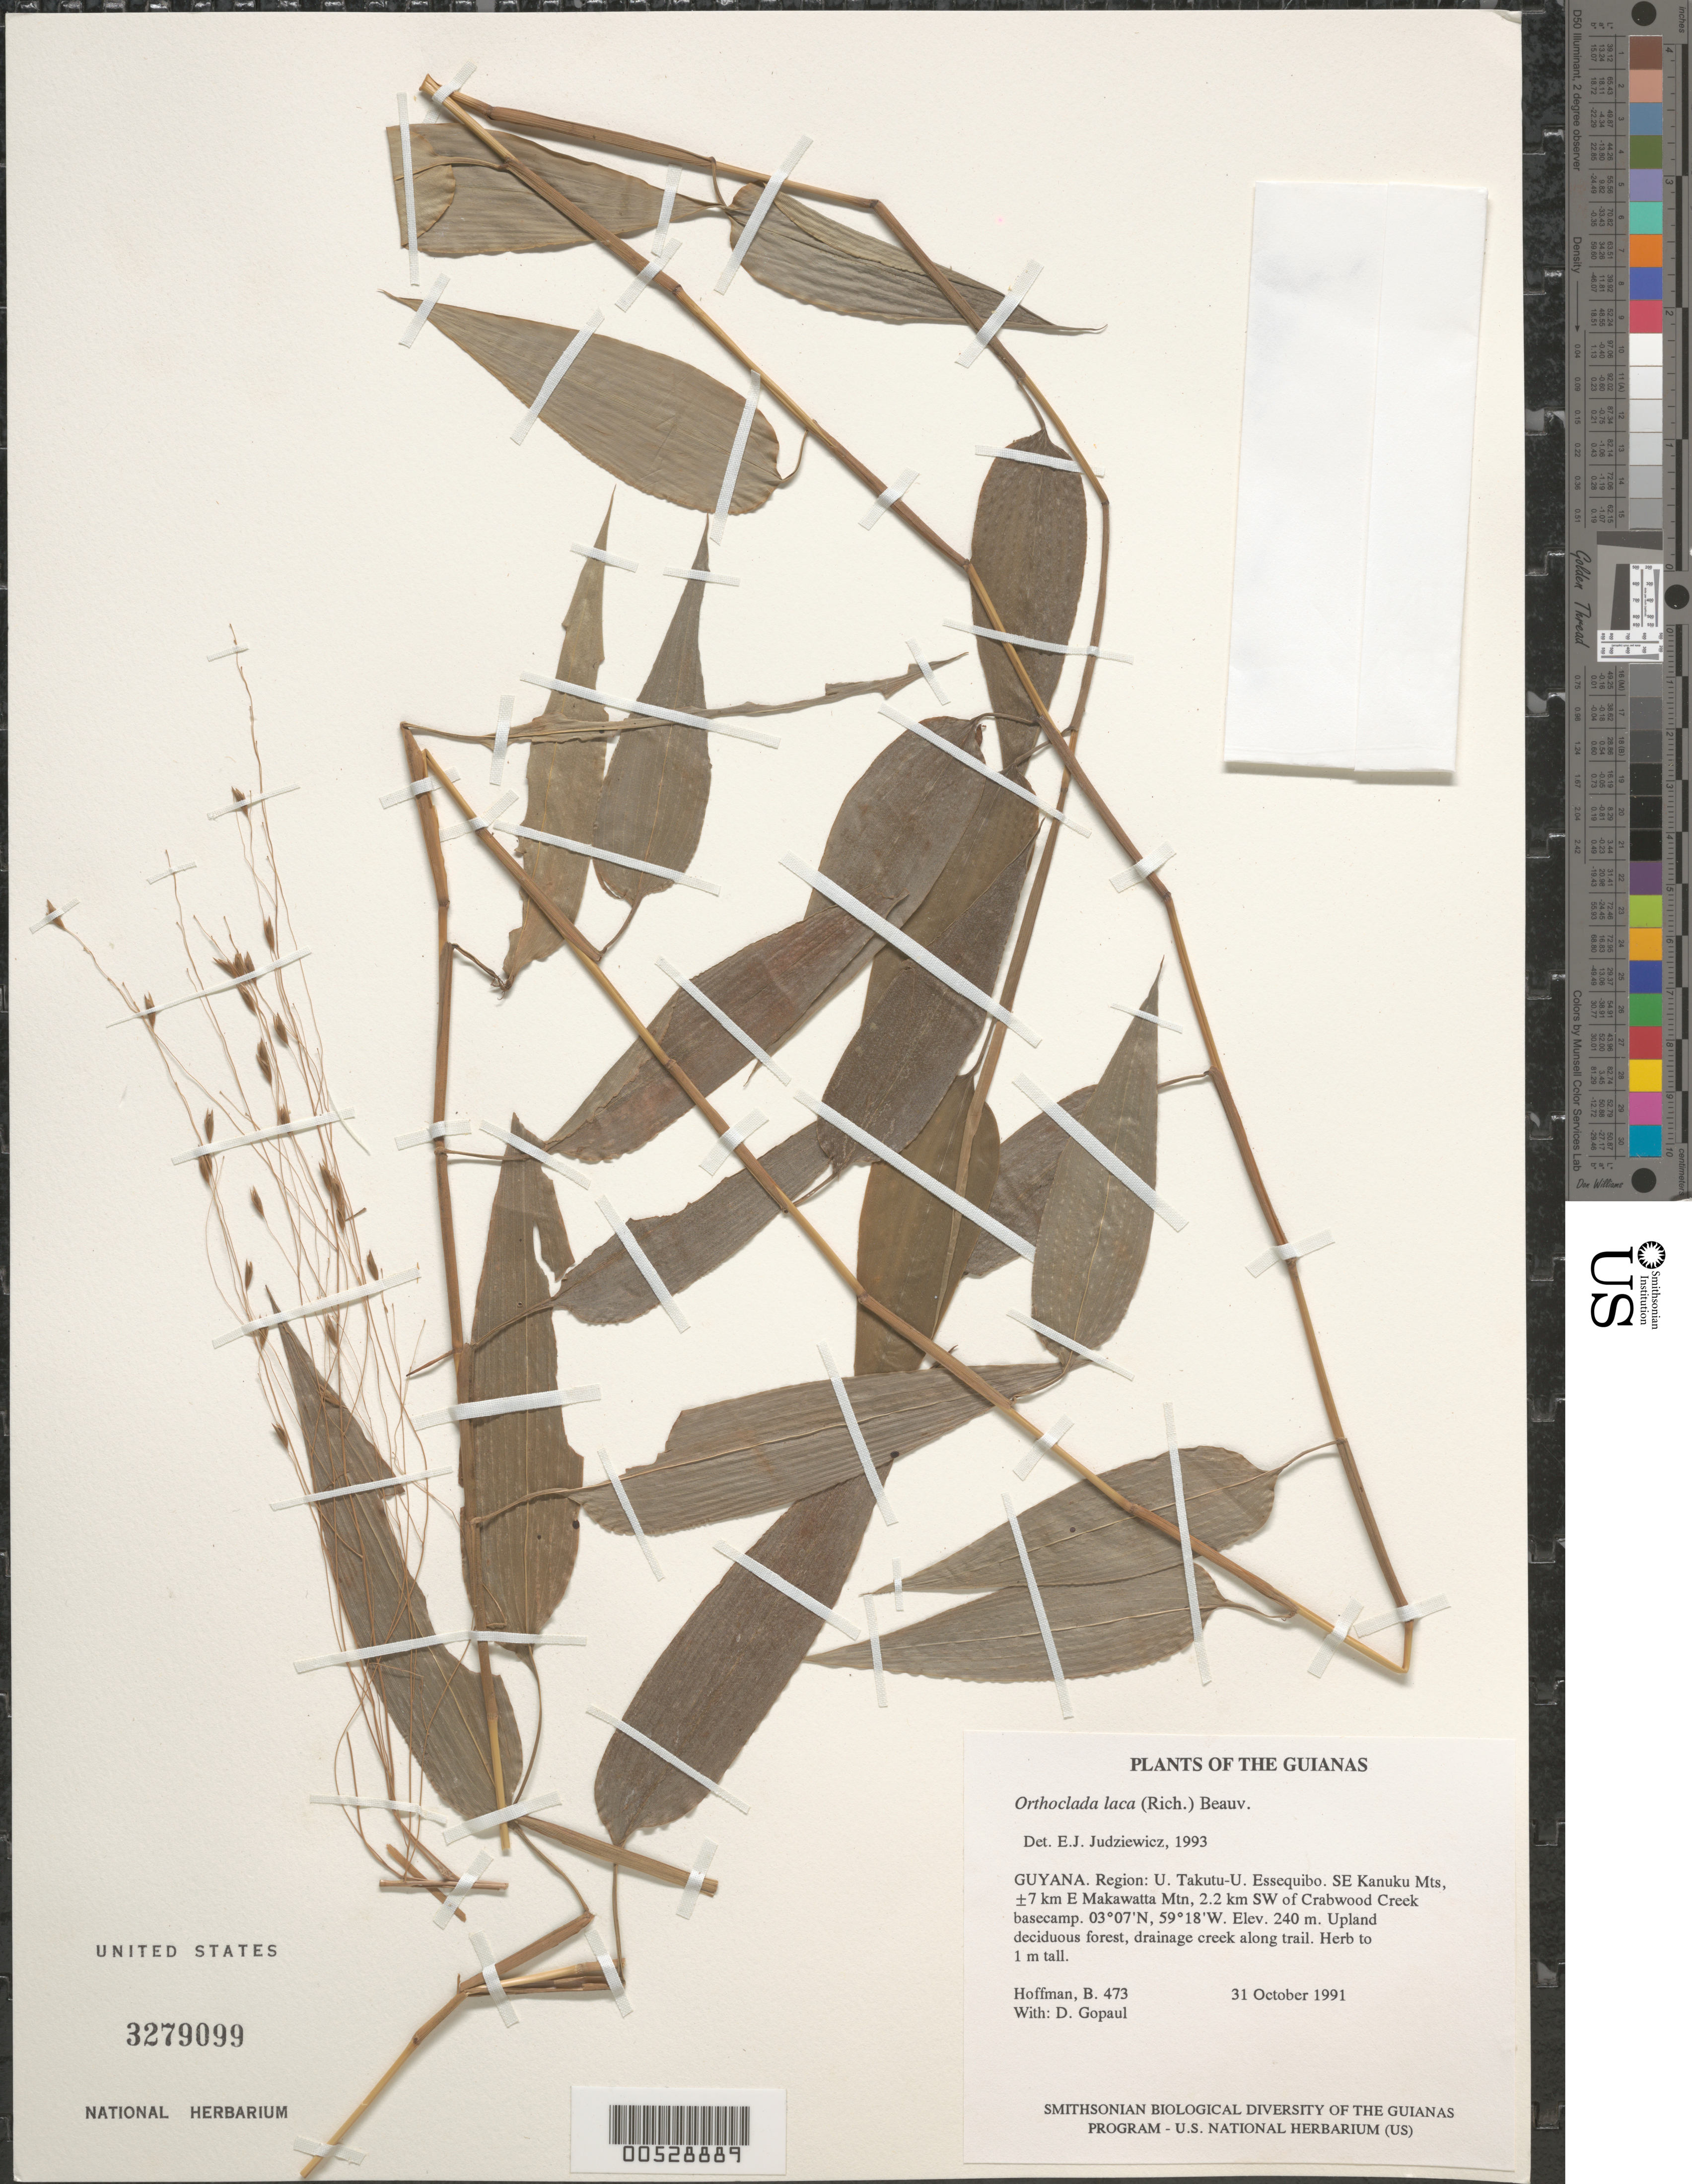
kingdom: Plantae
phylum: Tracheophyta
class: Liliopsida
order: Poales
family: Poaceae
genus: Orthoclada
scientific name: Orthoclada laxa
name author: P. Beauv.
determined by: Judziewicz, E. J.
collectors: B. Hoffman & D. Gopaul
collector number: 473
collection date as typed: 31 October 1991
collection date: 1991-10-31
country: Guyana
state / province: U. Takutu-U. Essequibo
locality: SE Kanuku Mts, ±7 km E of Makawatta Mountain, 2.2 km SW of Crabwood Creek basecamp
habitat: Upland deciduous forest, drainage creek along trail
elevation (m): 240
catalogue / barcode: US 3279099